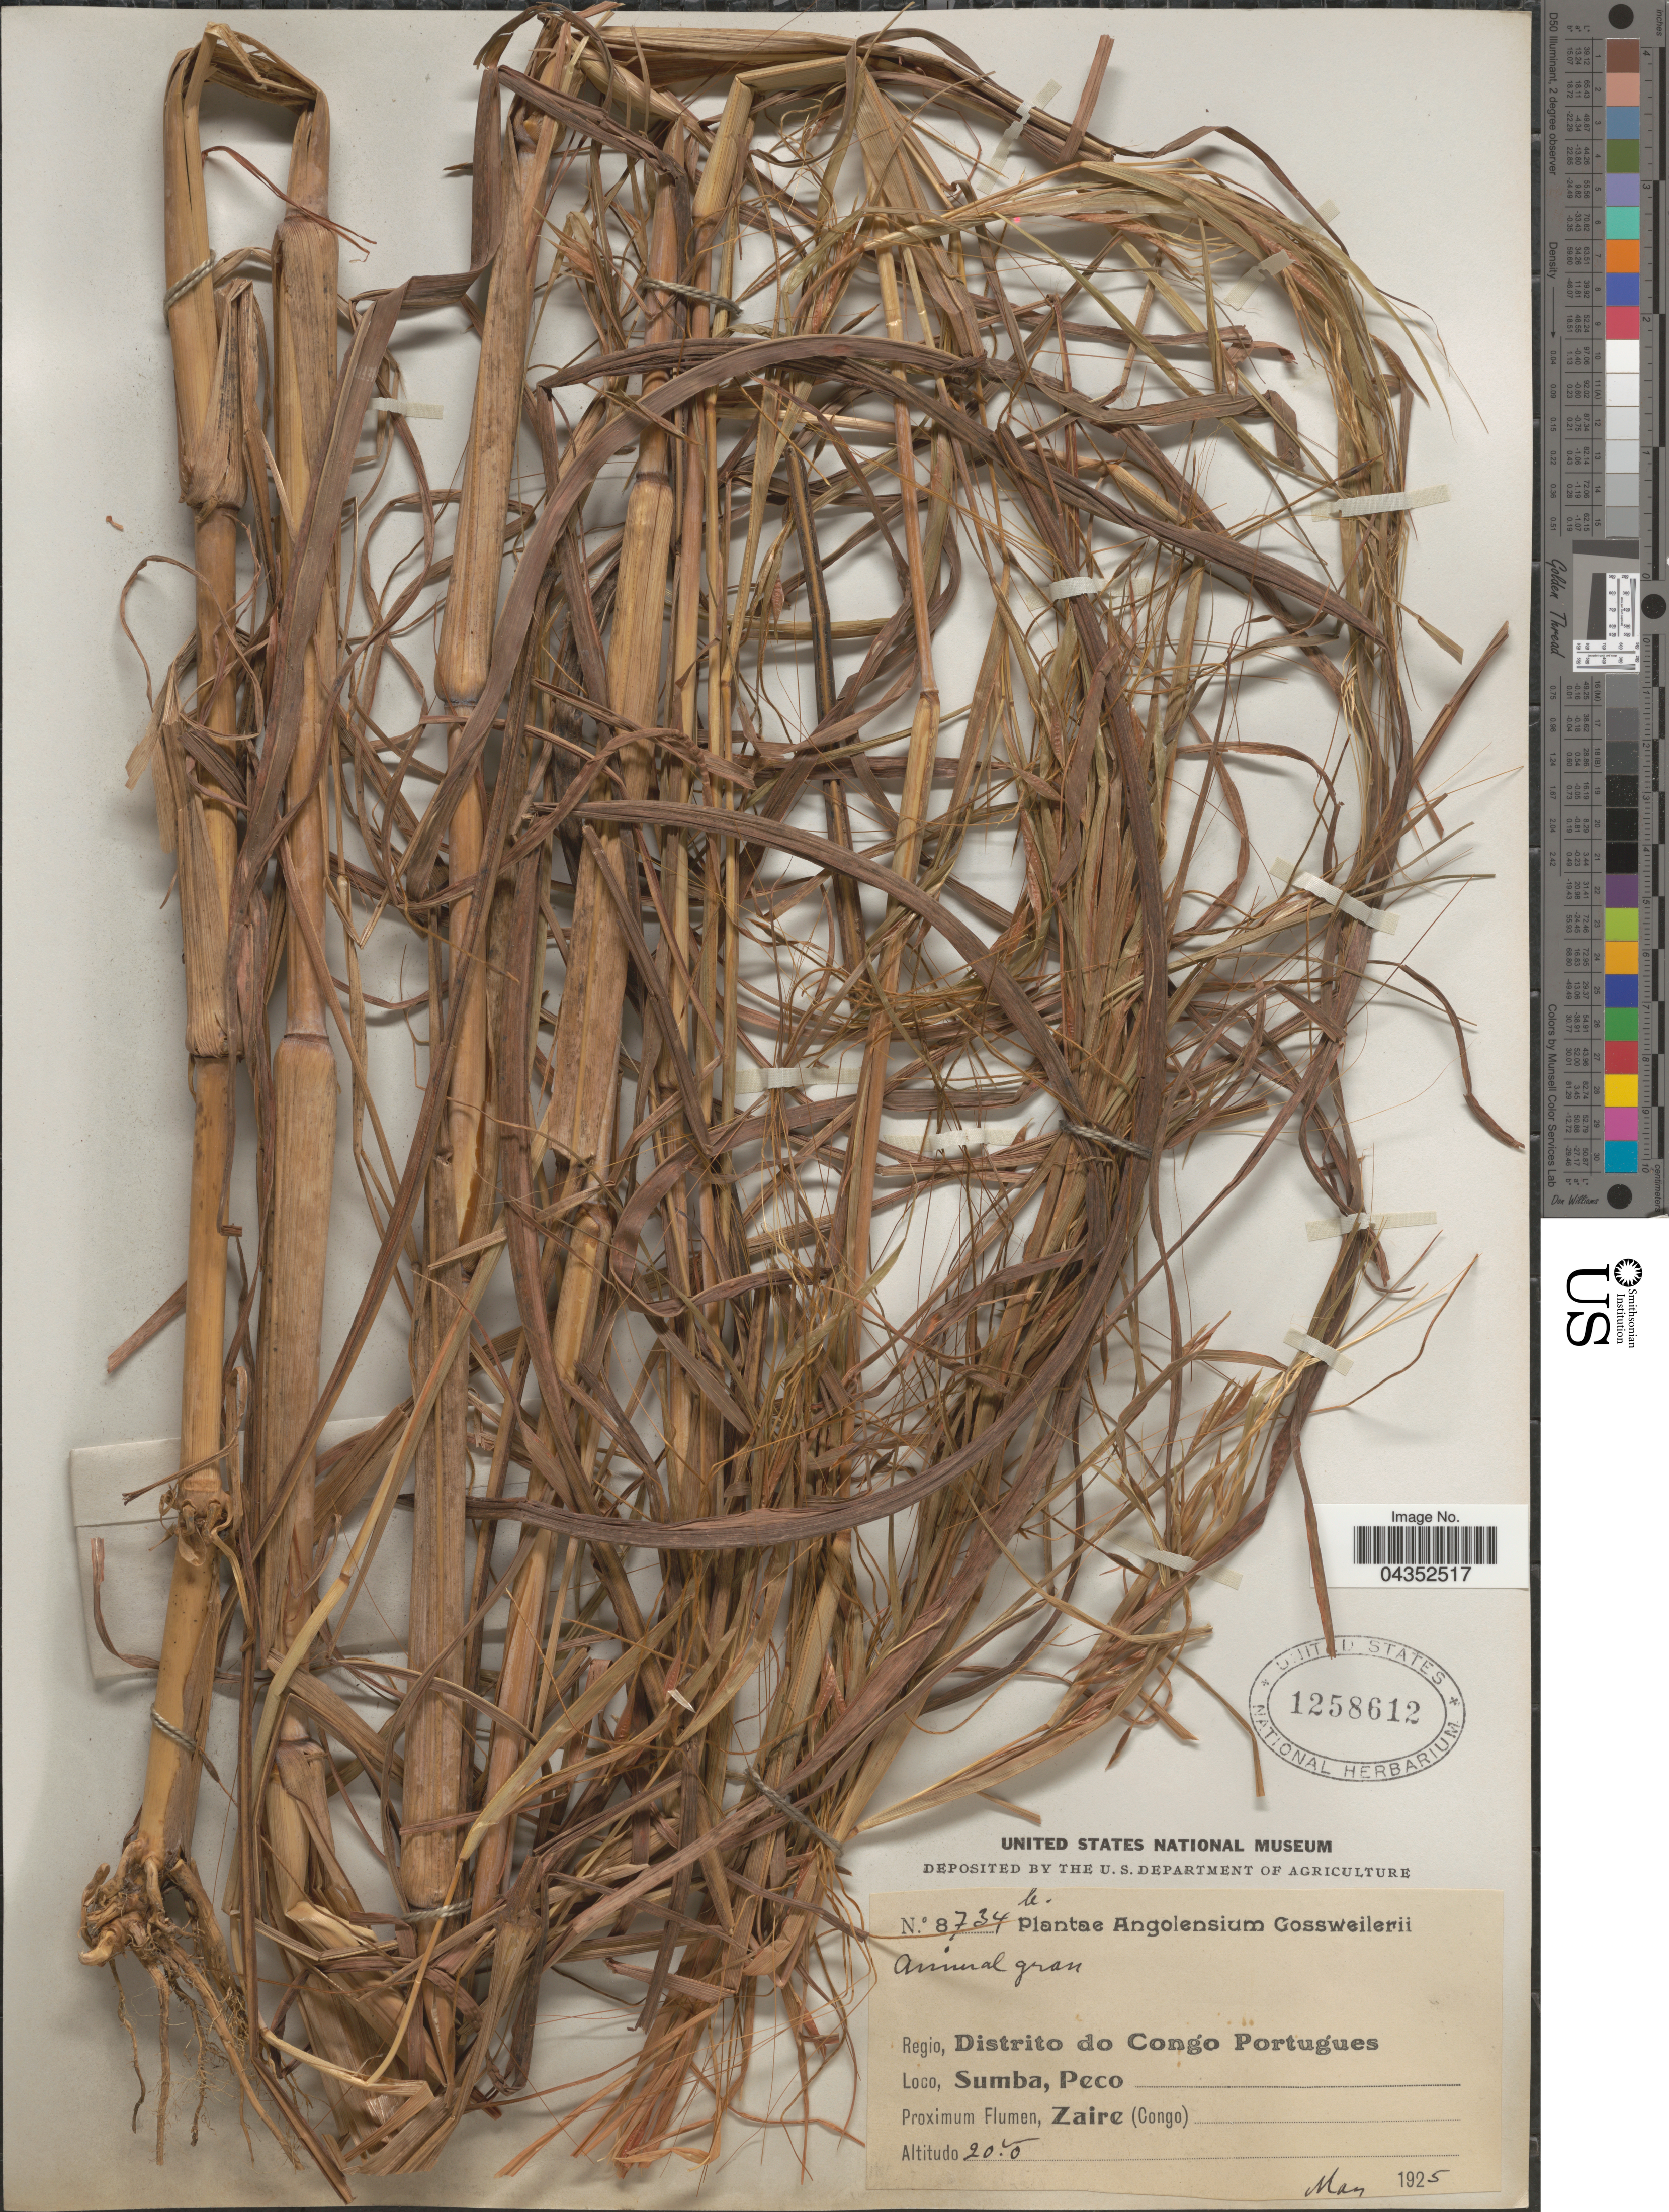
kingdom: Plantae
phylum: Tracheophyta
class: Liliopsida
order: Poales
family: Poaceae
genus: Heteropogon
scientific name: Heteropogon melanocarpus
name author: (Elliott) Benth.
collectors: -. Gossweiler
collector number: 8734b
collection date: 1925-05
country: Angola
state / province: Zaire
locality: Regio, Distrito do Congo Portugues. Sumba, Peco. Proximum Flumen, Zaire (Congo).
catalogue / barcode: US 1258612